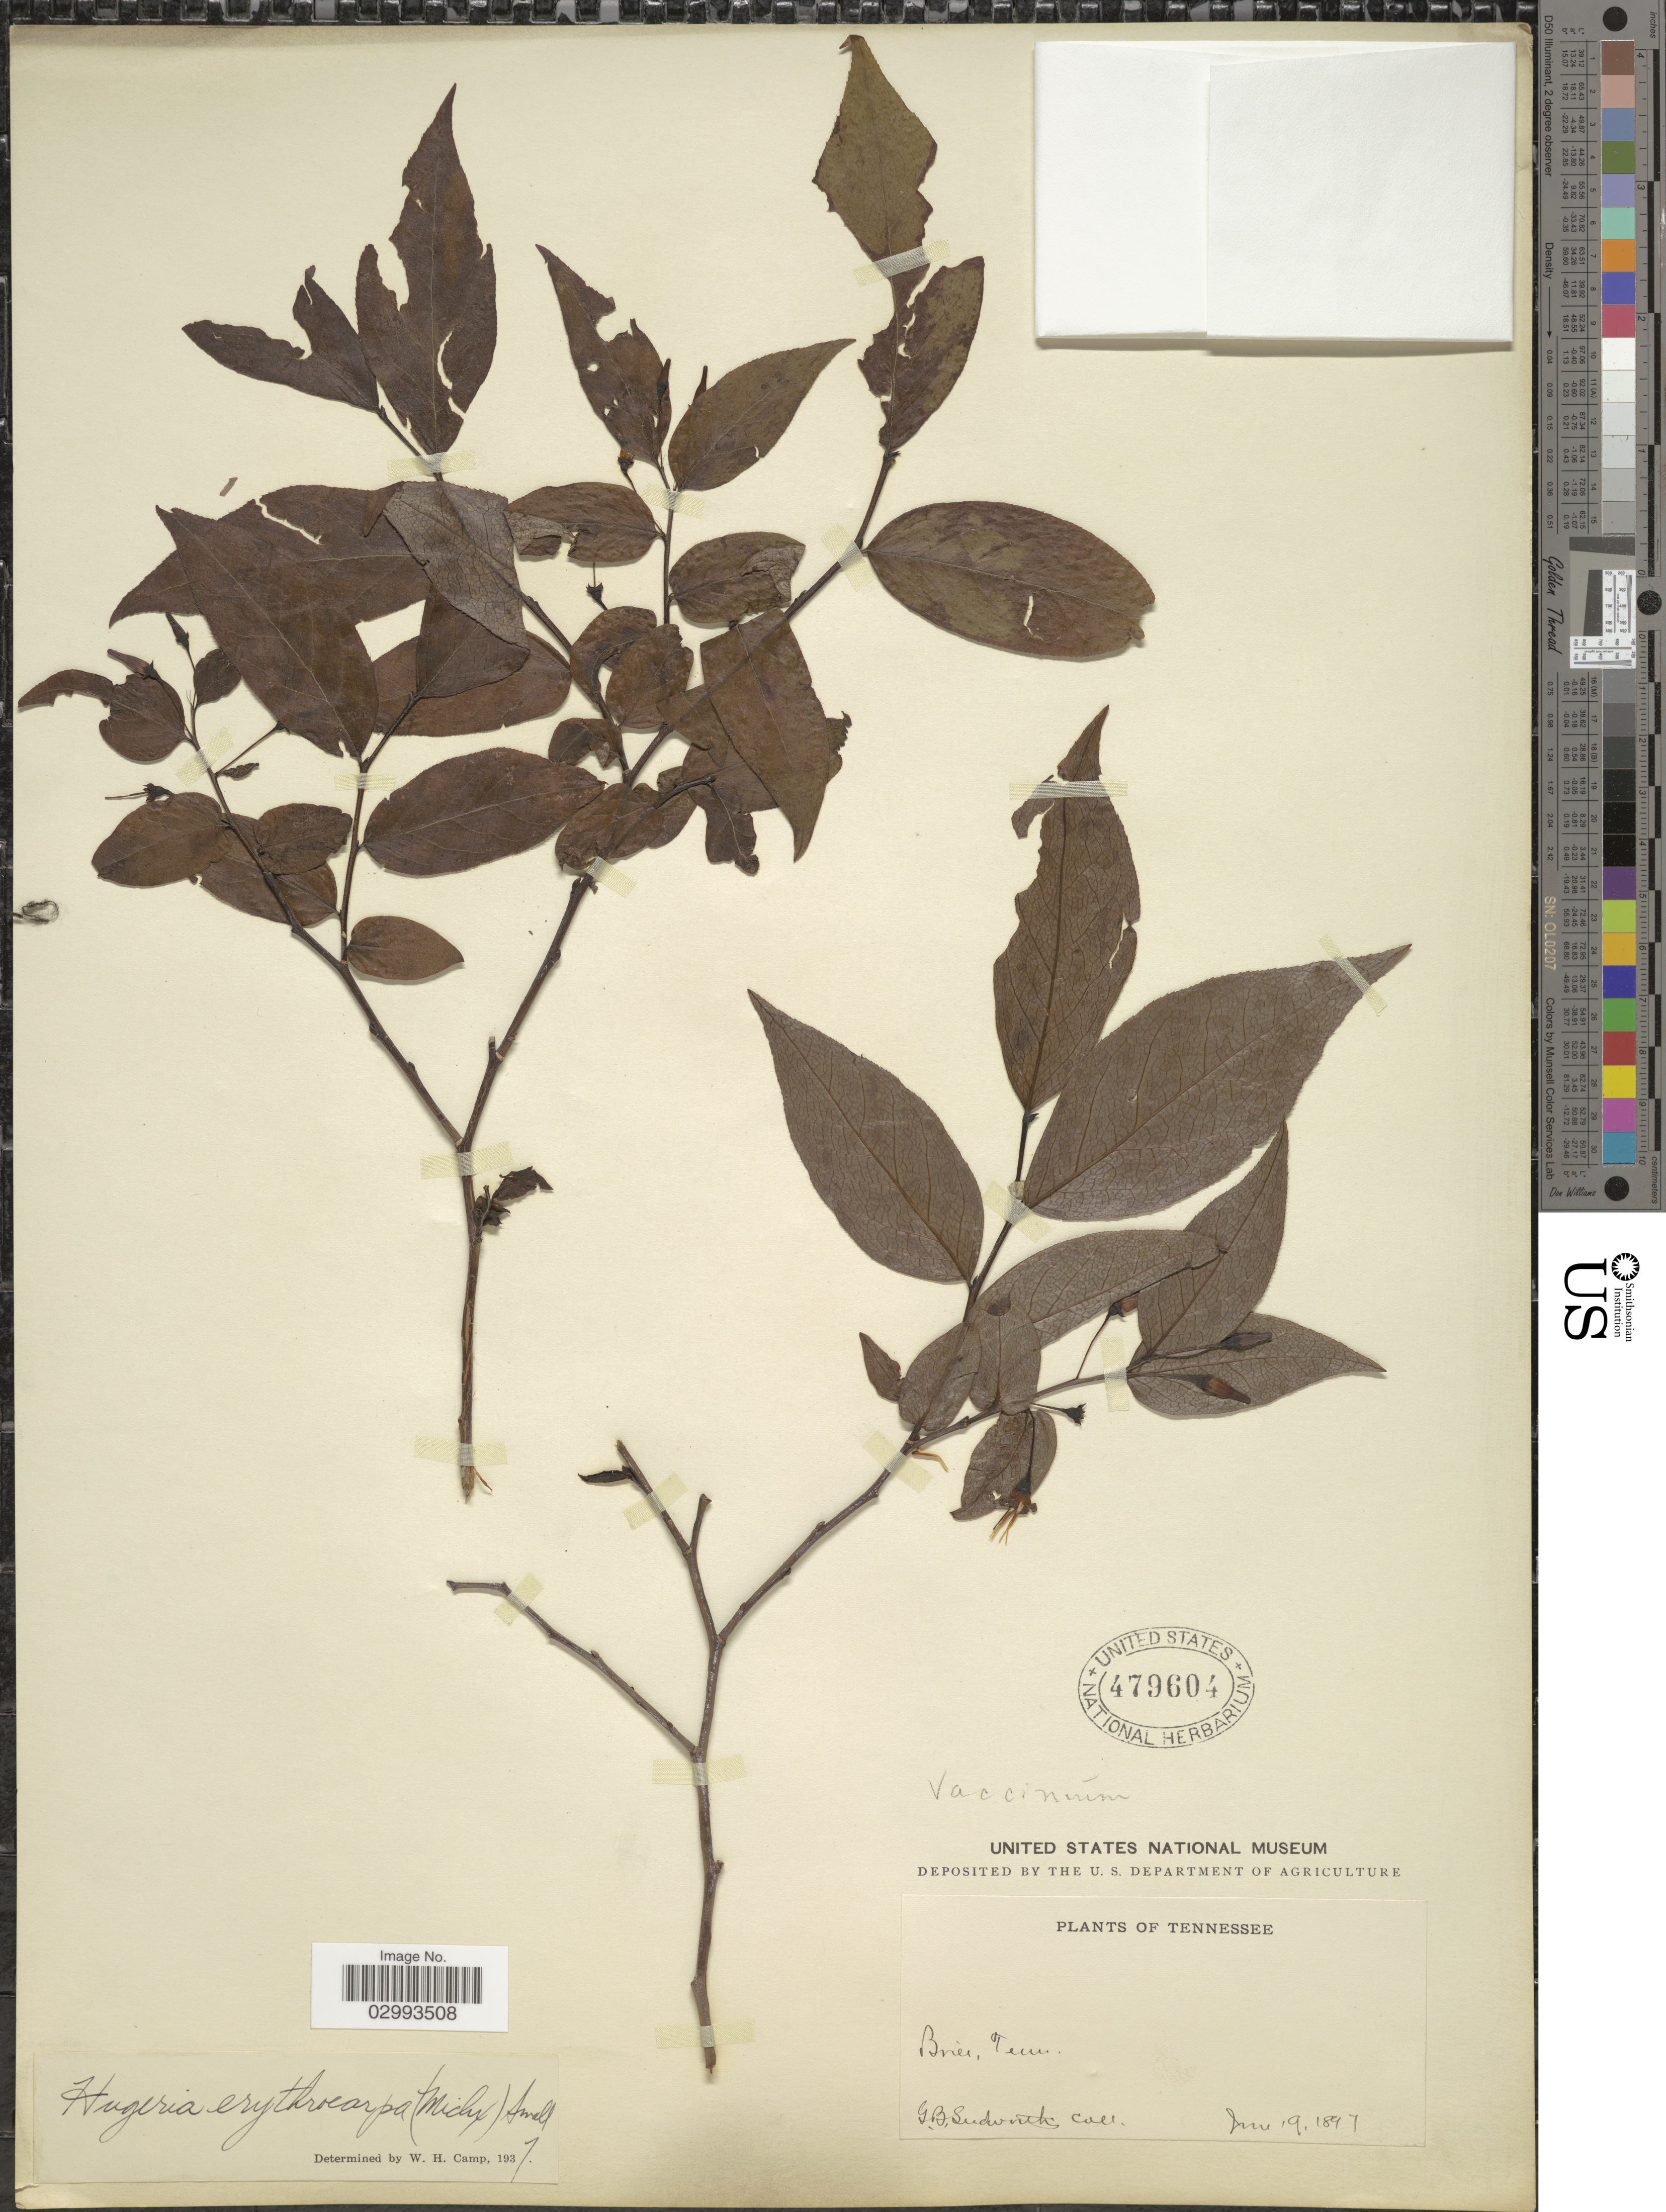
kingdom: Plantae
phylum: Tracheophyta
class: Magnoliopsida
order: Ericales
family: Ericaceae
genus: Hugeria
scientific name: Hugeria erythrocarpa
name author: (Michx.) Small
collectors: G. B. Sudworth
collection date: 1897-06-19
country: United States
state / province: Tennessee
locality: Brier.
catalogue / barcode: US 479604